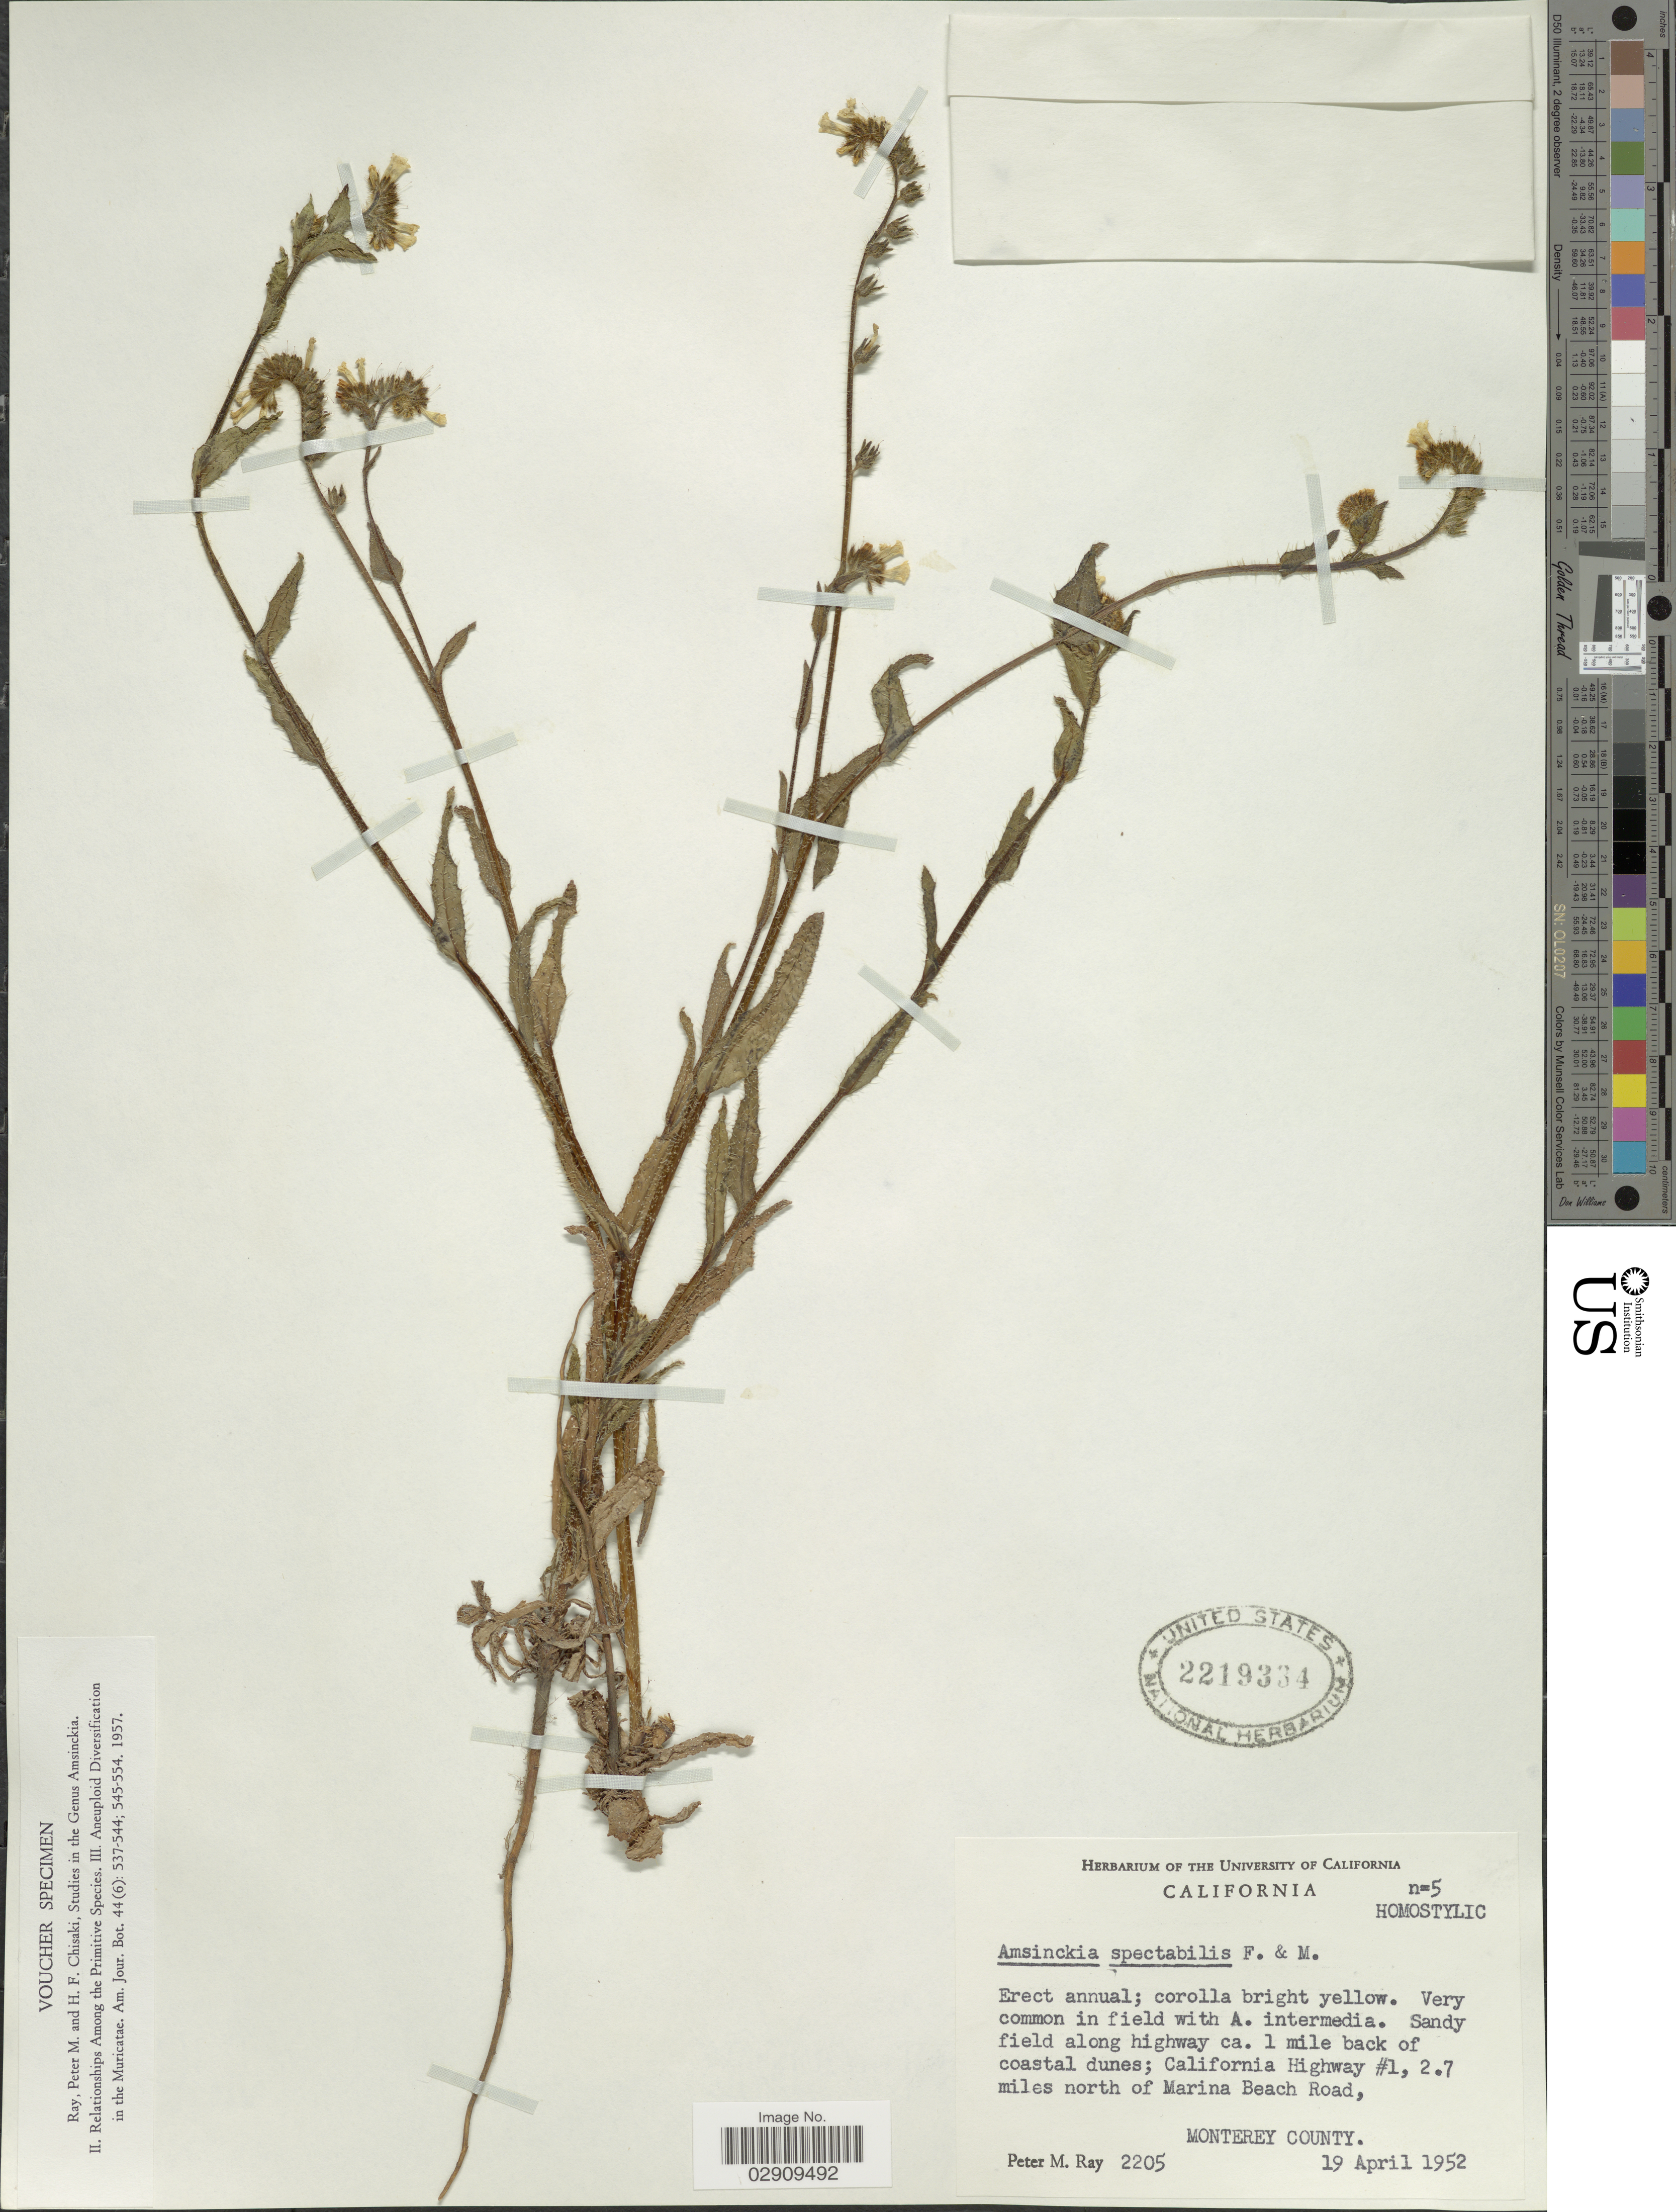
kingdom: Plantae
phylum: Tracheophyta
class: Magnoliopsida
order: Boraginales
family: Boraginaceae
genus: Amsinckia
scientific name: Amsinckia spectabilis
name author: Fisch. & C.A. Mey.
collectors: P. Ray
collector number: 2205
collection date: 1952-04-19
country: United States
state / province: California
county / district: Monterey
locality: Sandy field along highway ca. 1 mile back of coastal dunes; California Highway #1, 2.7 miles north of Marina Beach Road, Monterey County.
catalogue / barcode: US 2219334